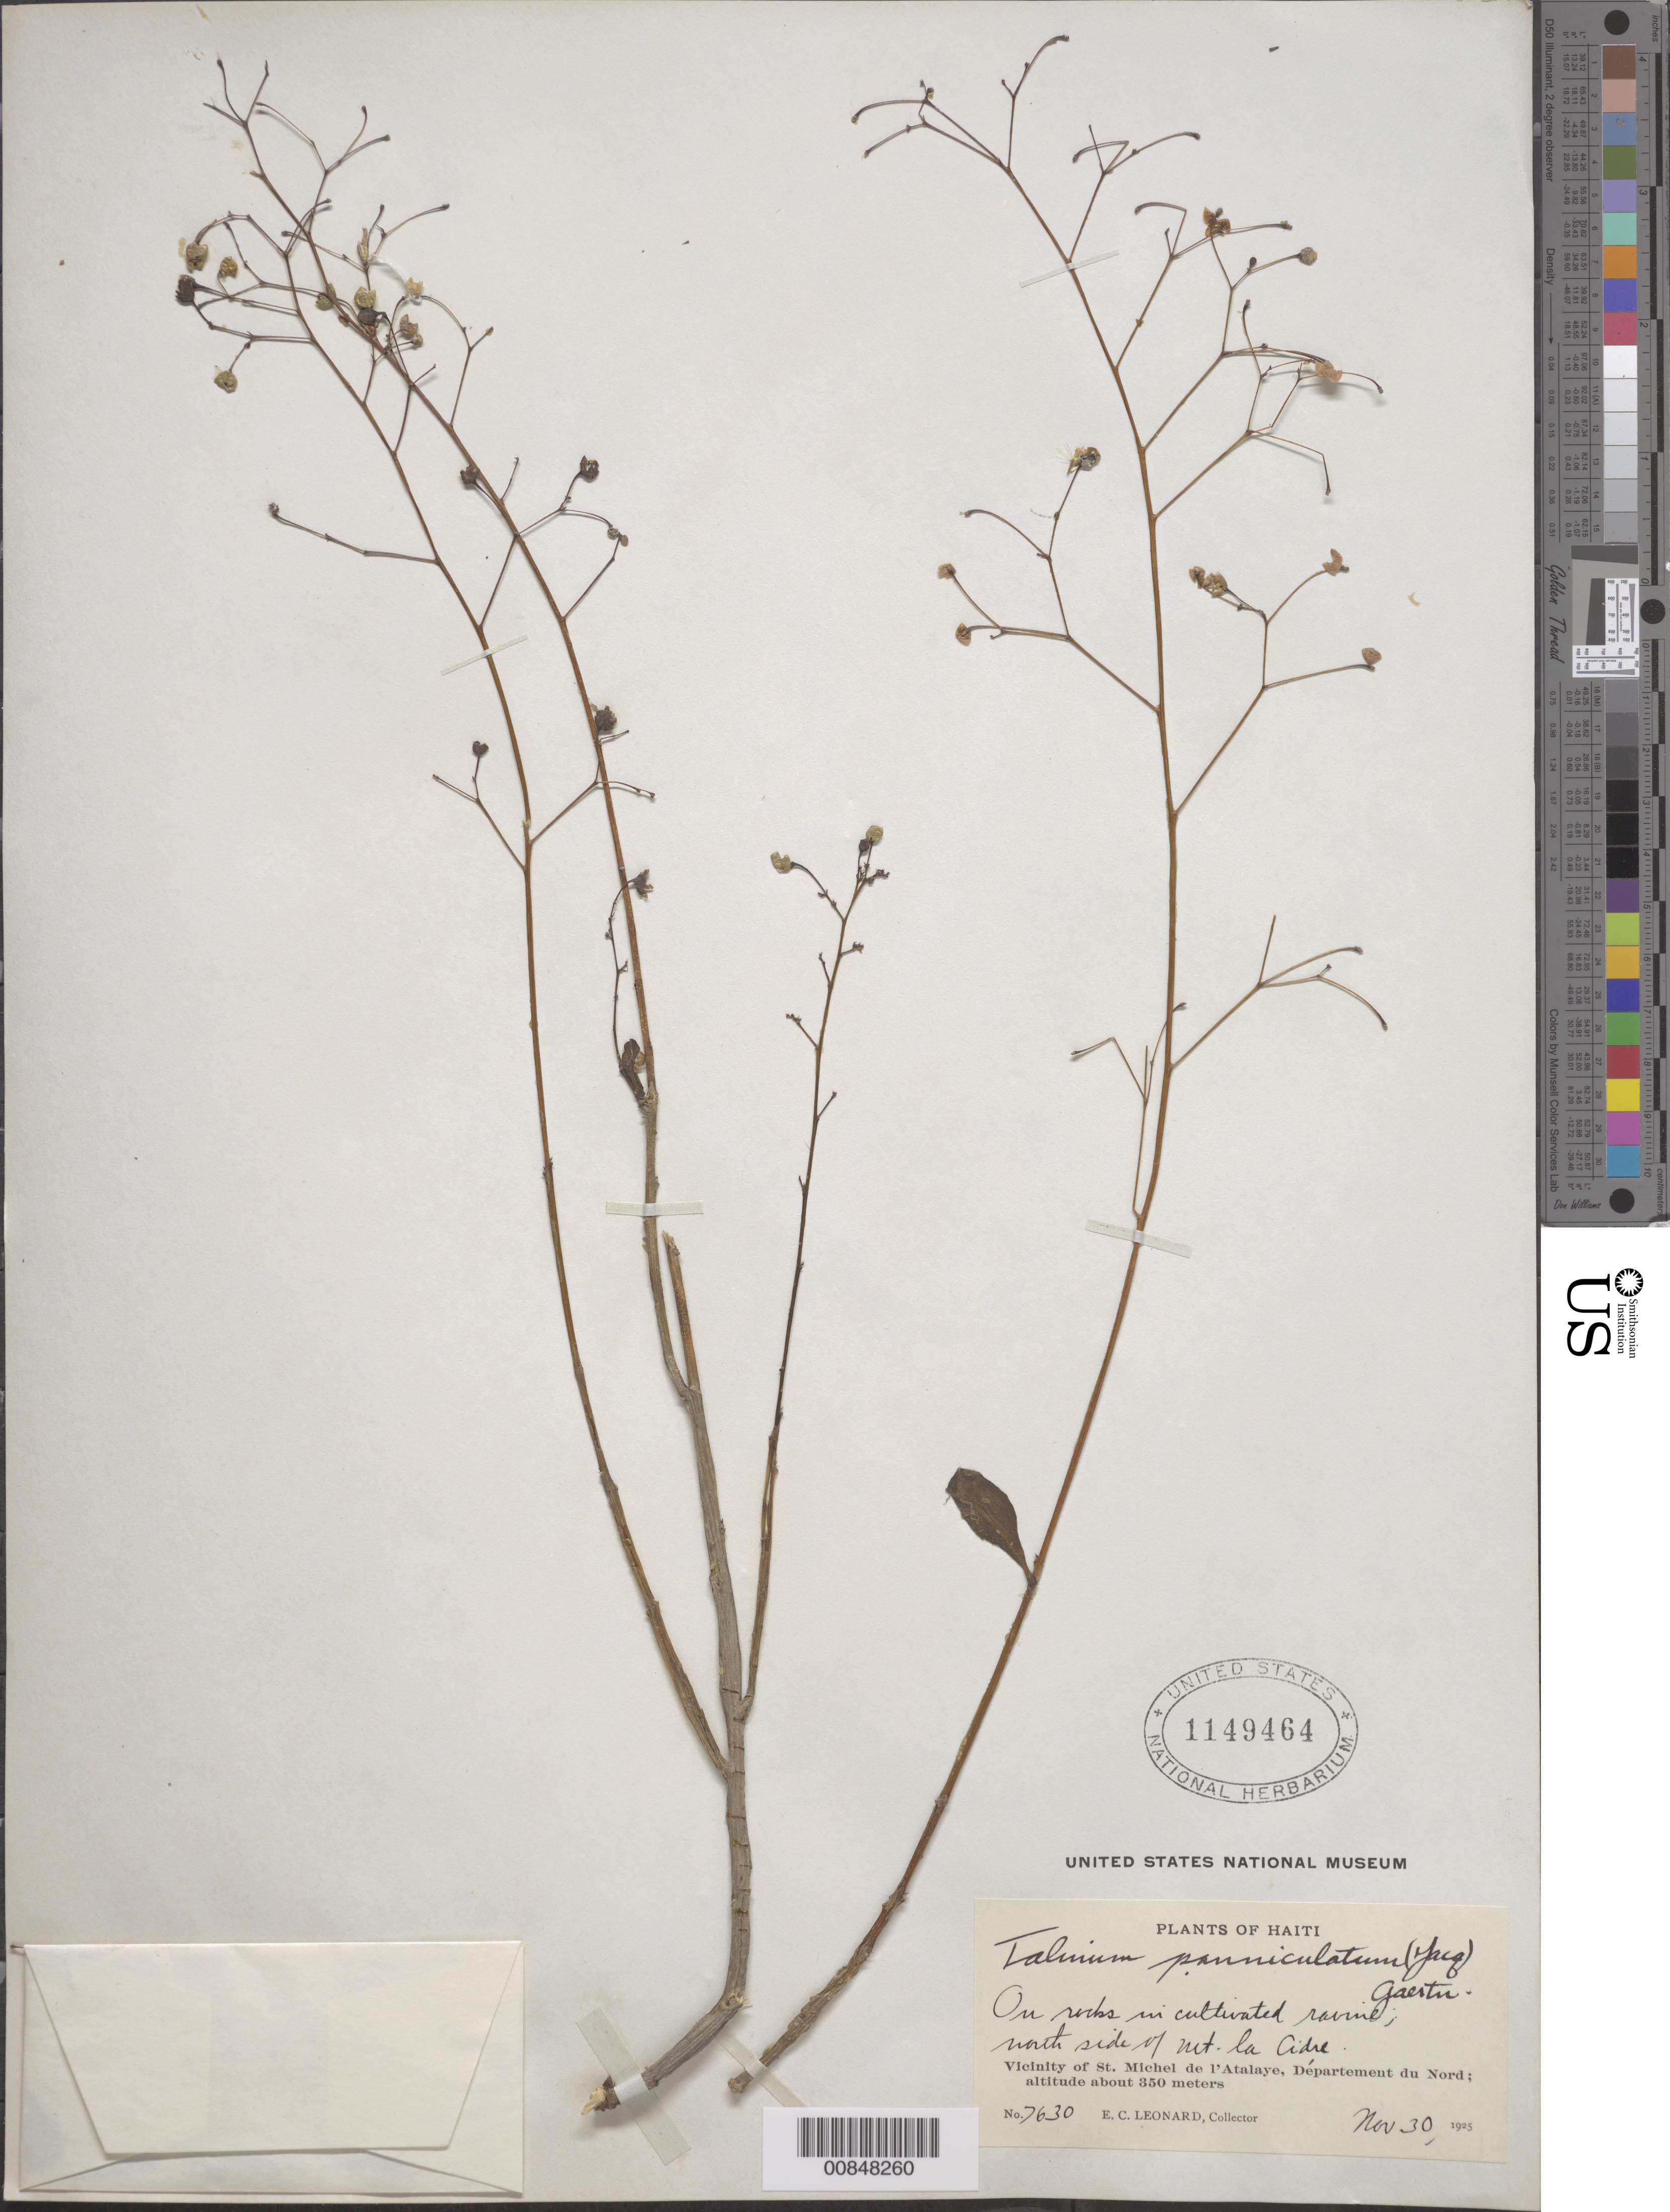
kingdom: Plantae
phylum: Tracheophyta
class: Magnoliopsida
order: Caryophyllales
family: Talinaceae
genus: Talinum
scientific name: Talinum paniculatum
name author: (Jacq.) Gaertn.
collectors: E. C. Leonard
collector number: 7630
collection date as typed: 30 Nov 1925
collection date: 1925-11-30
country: Haiti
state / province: Nord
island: Hispaniola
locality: Vicinity of St. Michel de l'Atalaye. North side of Mt. la Cidre.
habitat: On rocks in cultivated ravine.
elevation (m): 350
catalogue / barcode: US 1149464